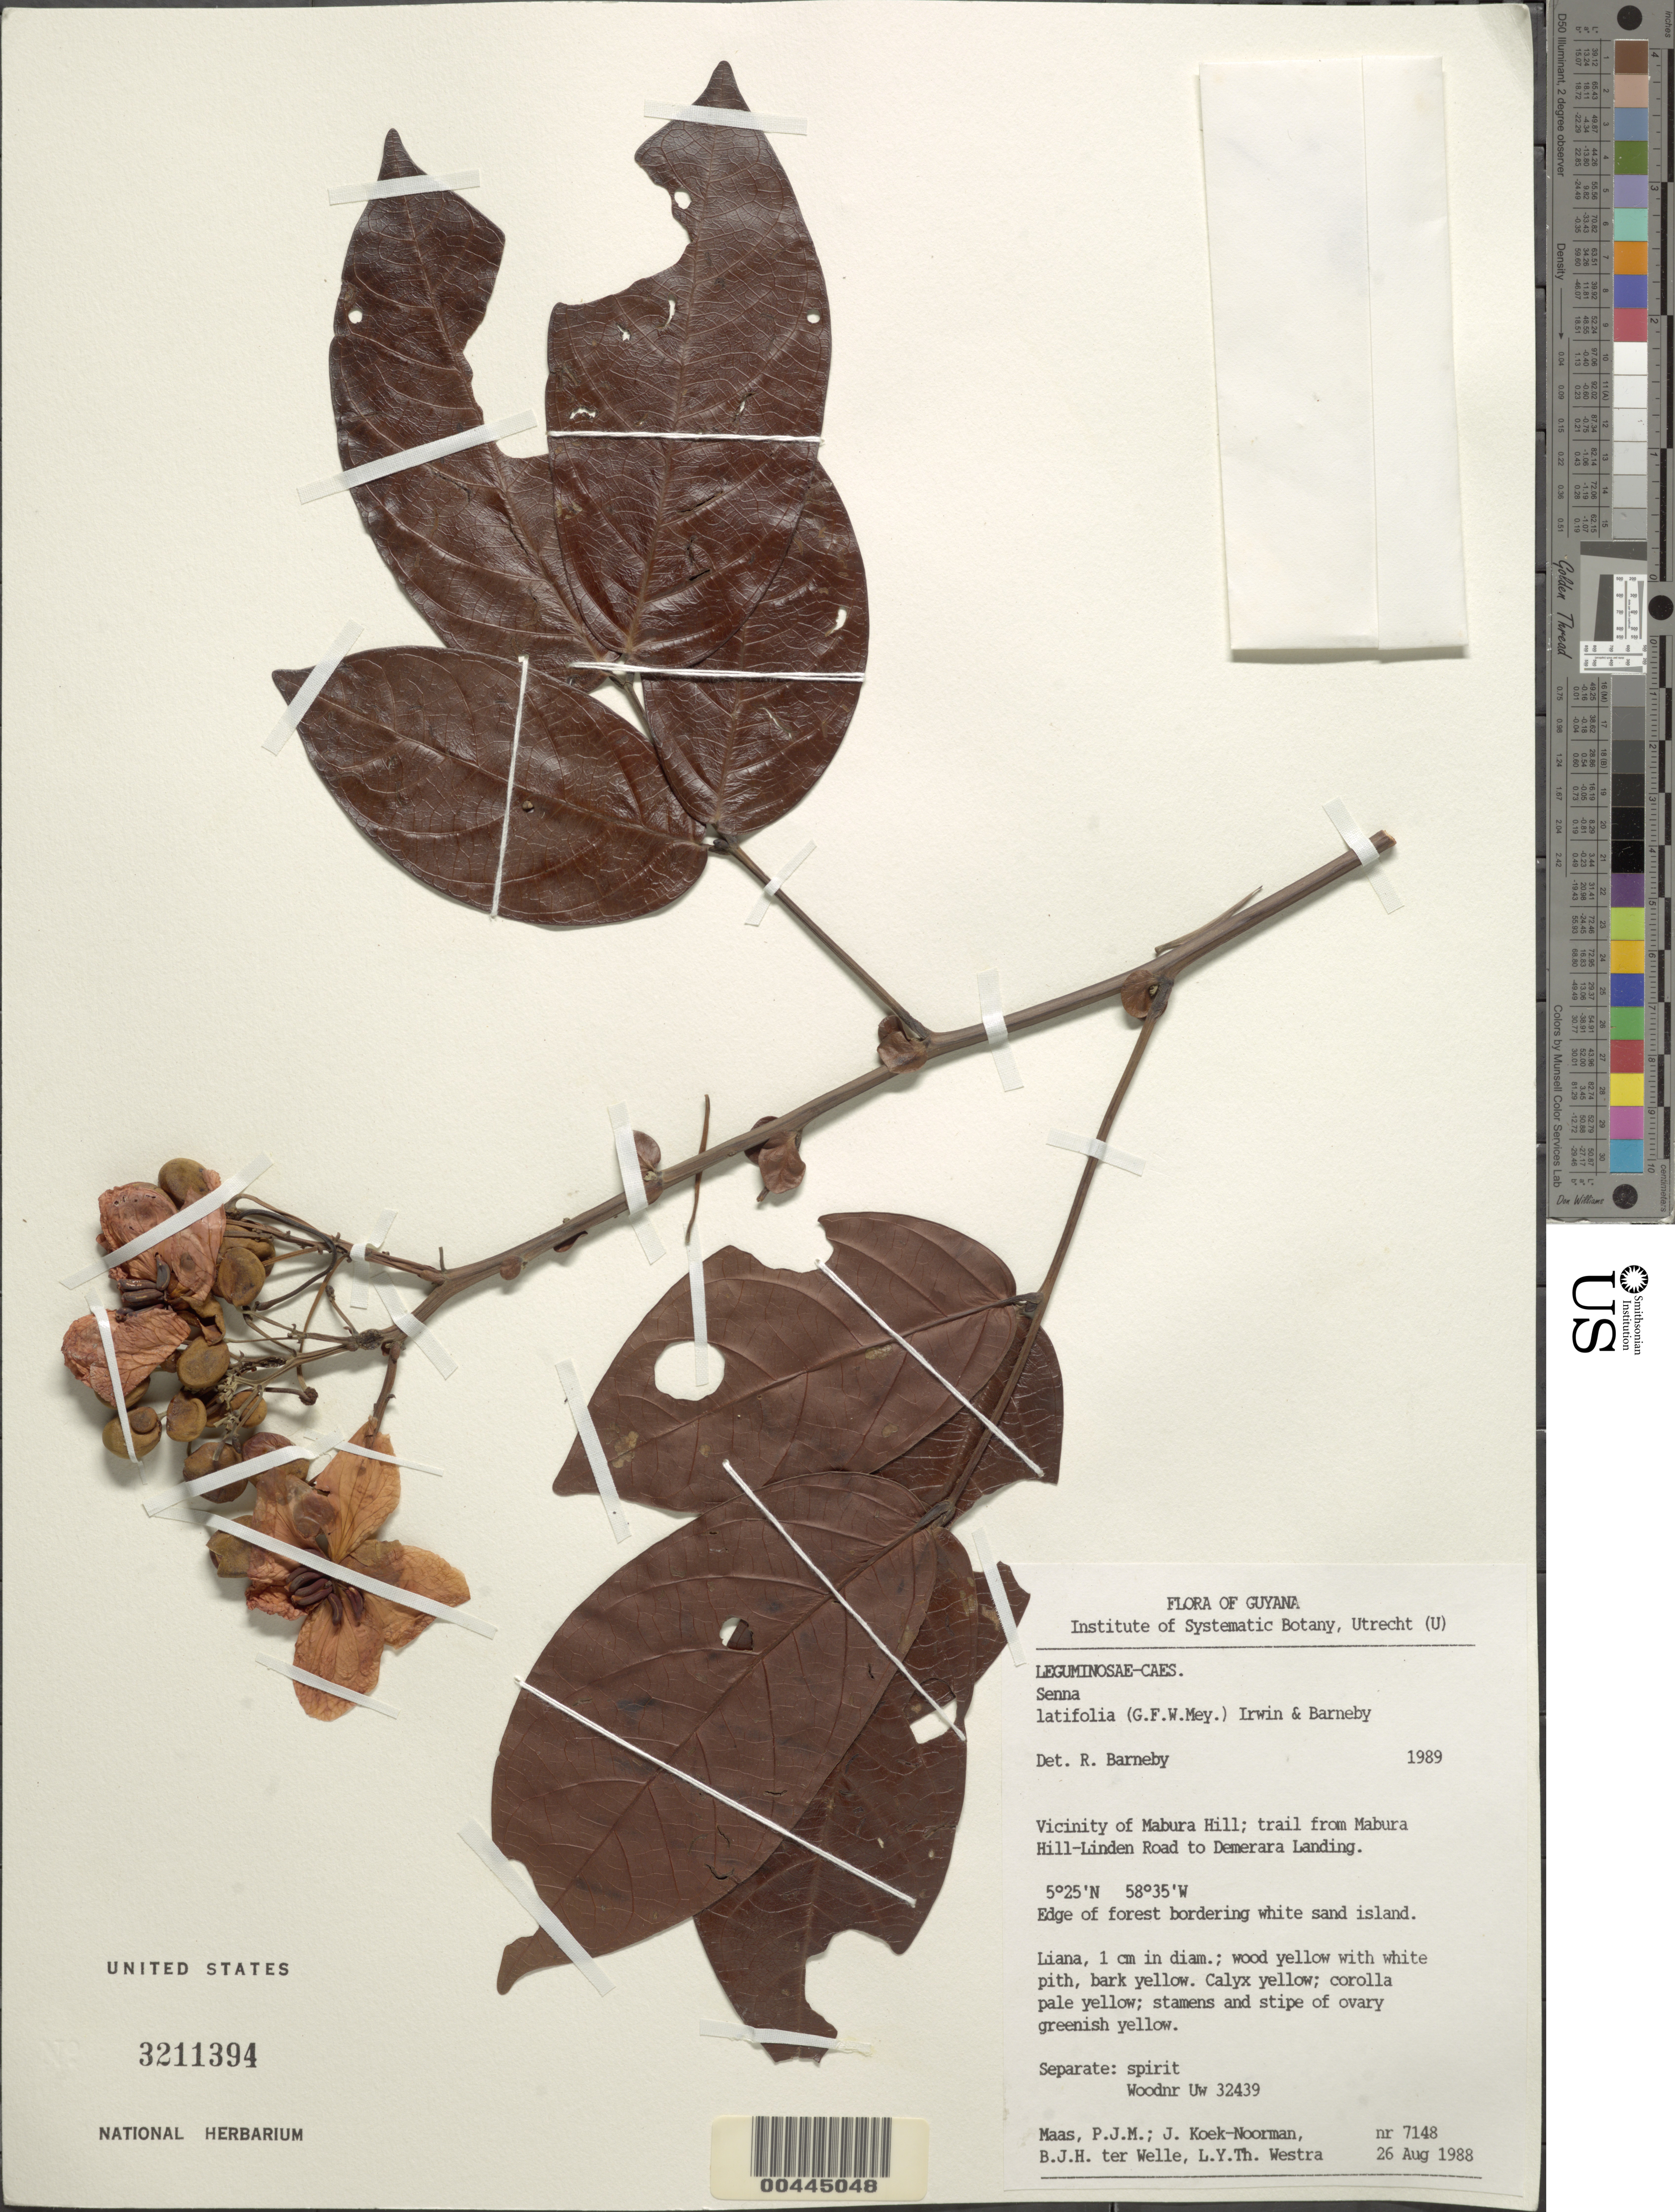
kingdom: Plantae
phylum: Tracheophyta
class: Magnoliopsida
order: Fabales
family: Fabaceae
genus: Senna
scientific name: Senna latifolia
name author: (G. Mey.) H.S. Irwin & Barneby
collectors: P. Maas, J. Koek-Noorman, B. Welle & L. Y. T. Westra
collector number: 7148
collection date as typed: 26 Aug 1988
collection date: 1988-08-26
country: Guyana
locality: Mabura hill, from mabura hill-linden road to demerara landing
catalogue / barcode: US 3211394